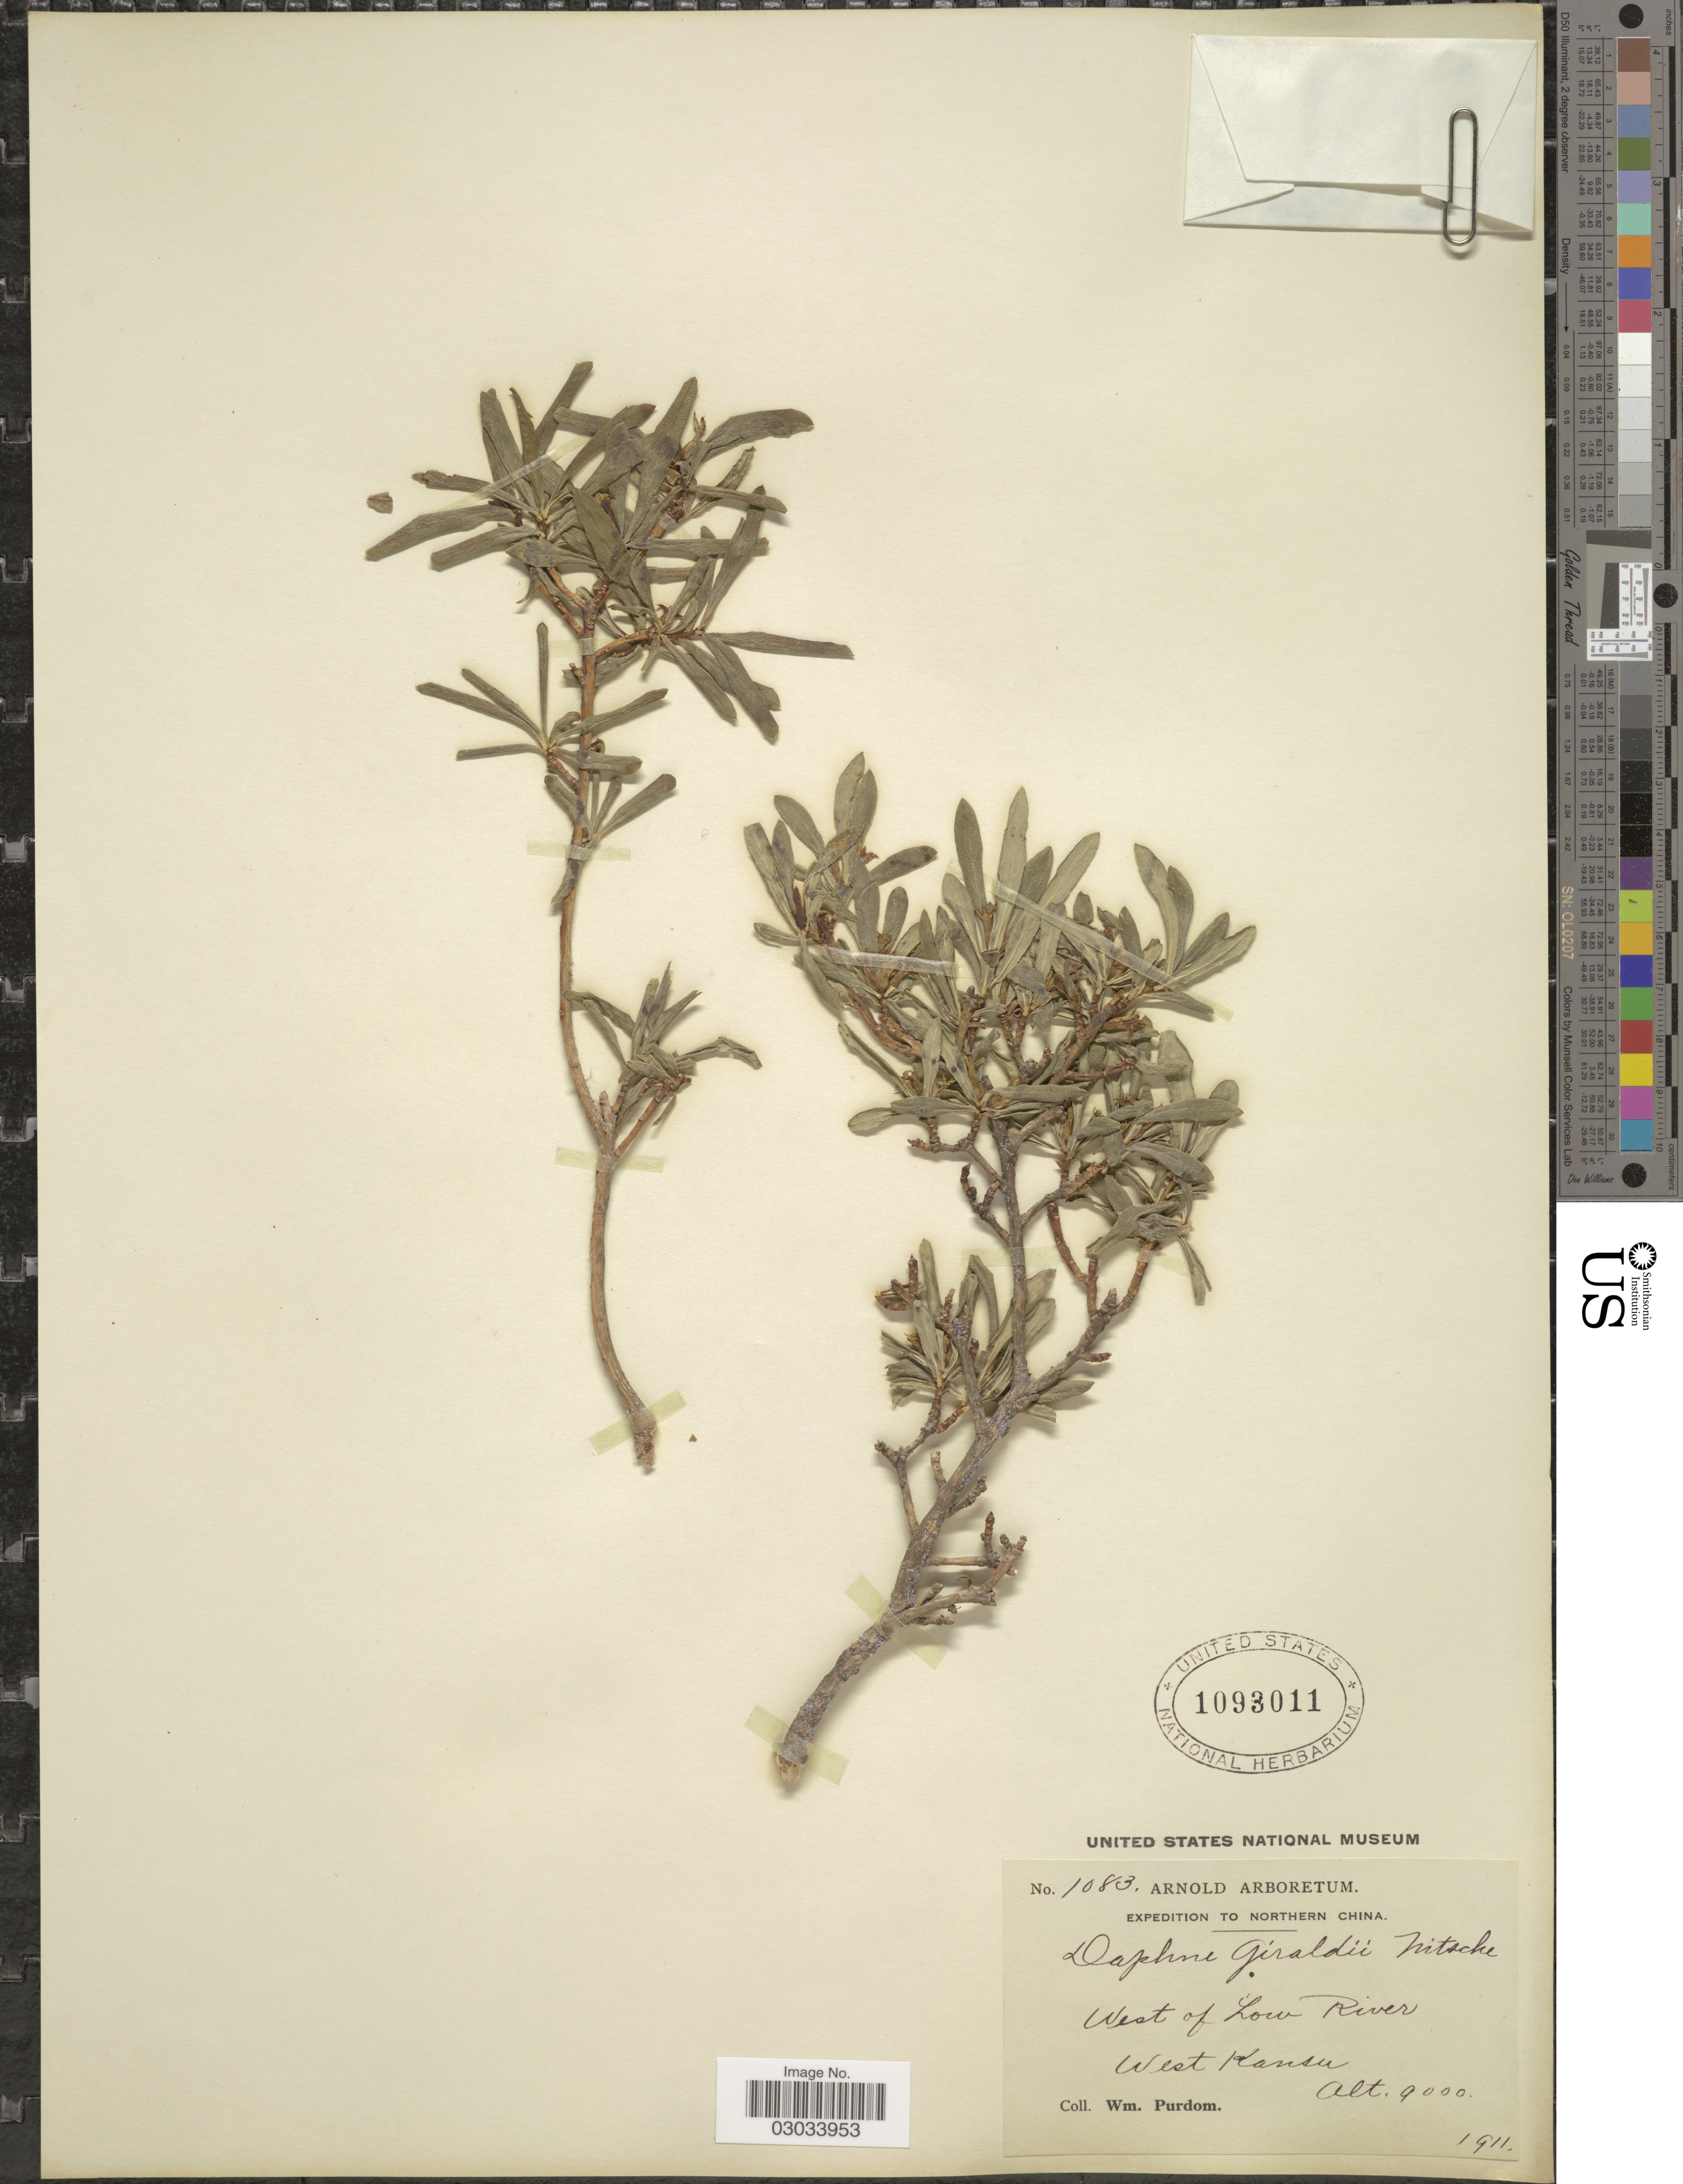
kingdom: Plantae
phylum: Tracheophyta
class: Magnoliopsida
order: Malvales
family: Thymelaeaceae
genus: Daphne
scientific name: Daphne giraldii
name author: Nitsche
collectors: W. Purdom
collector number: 1083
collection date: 1911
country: China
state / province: Gansu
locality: Northern China. West of Low River. West Kansu.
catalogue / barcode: US 1093011